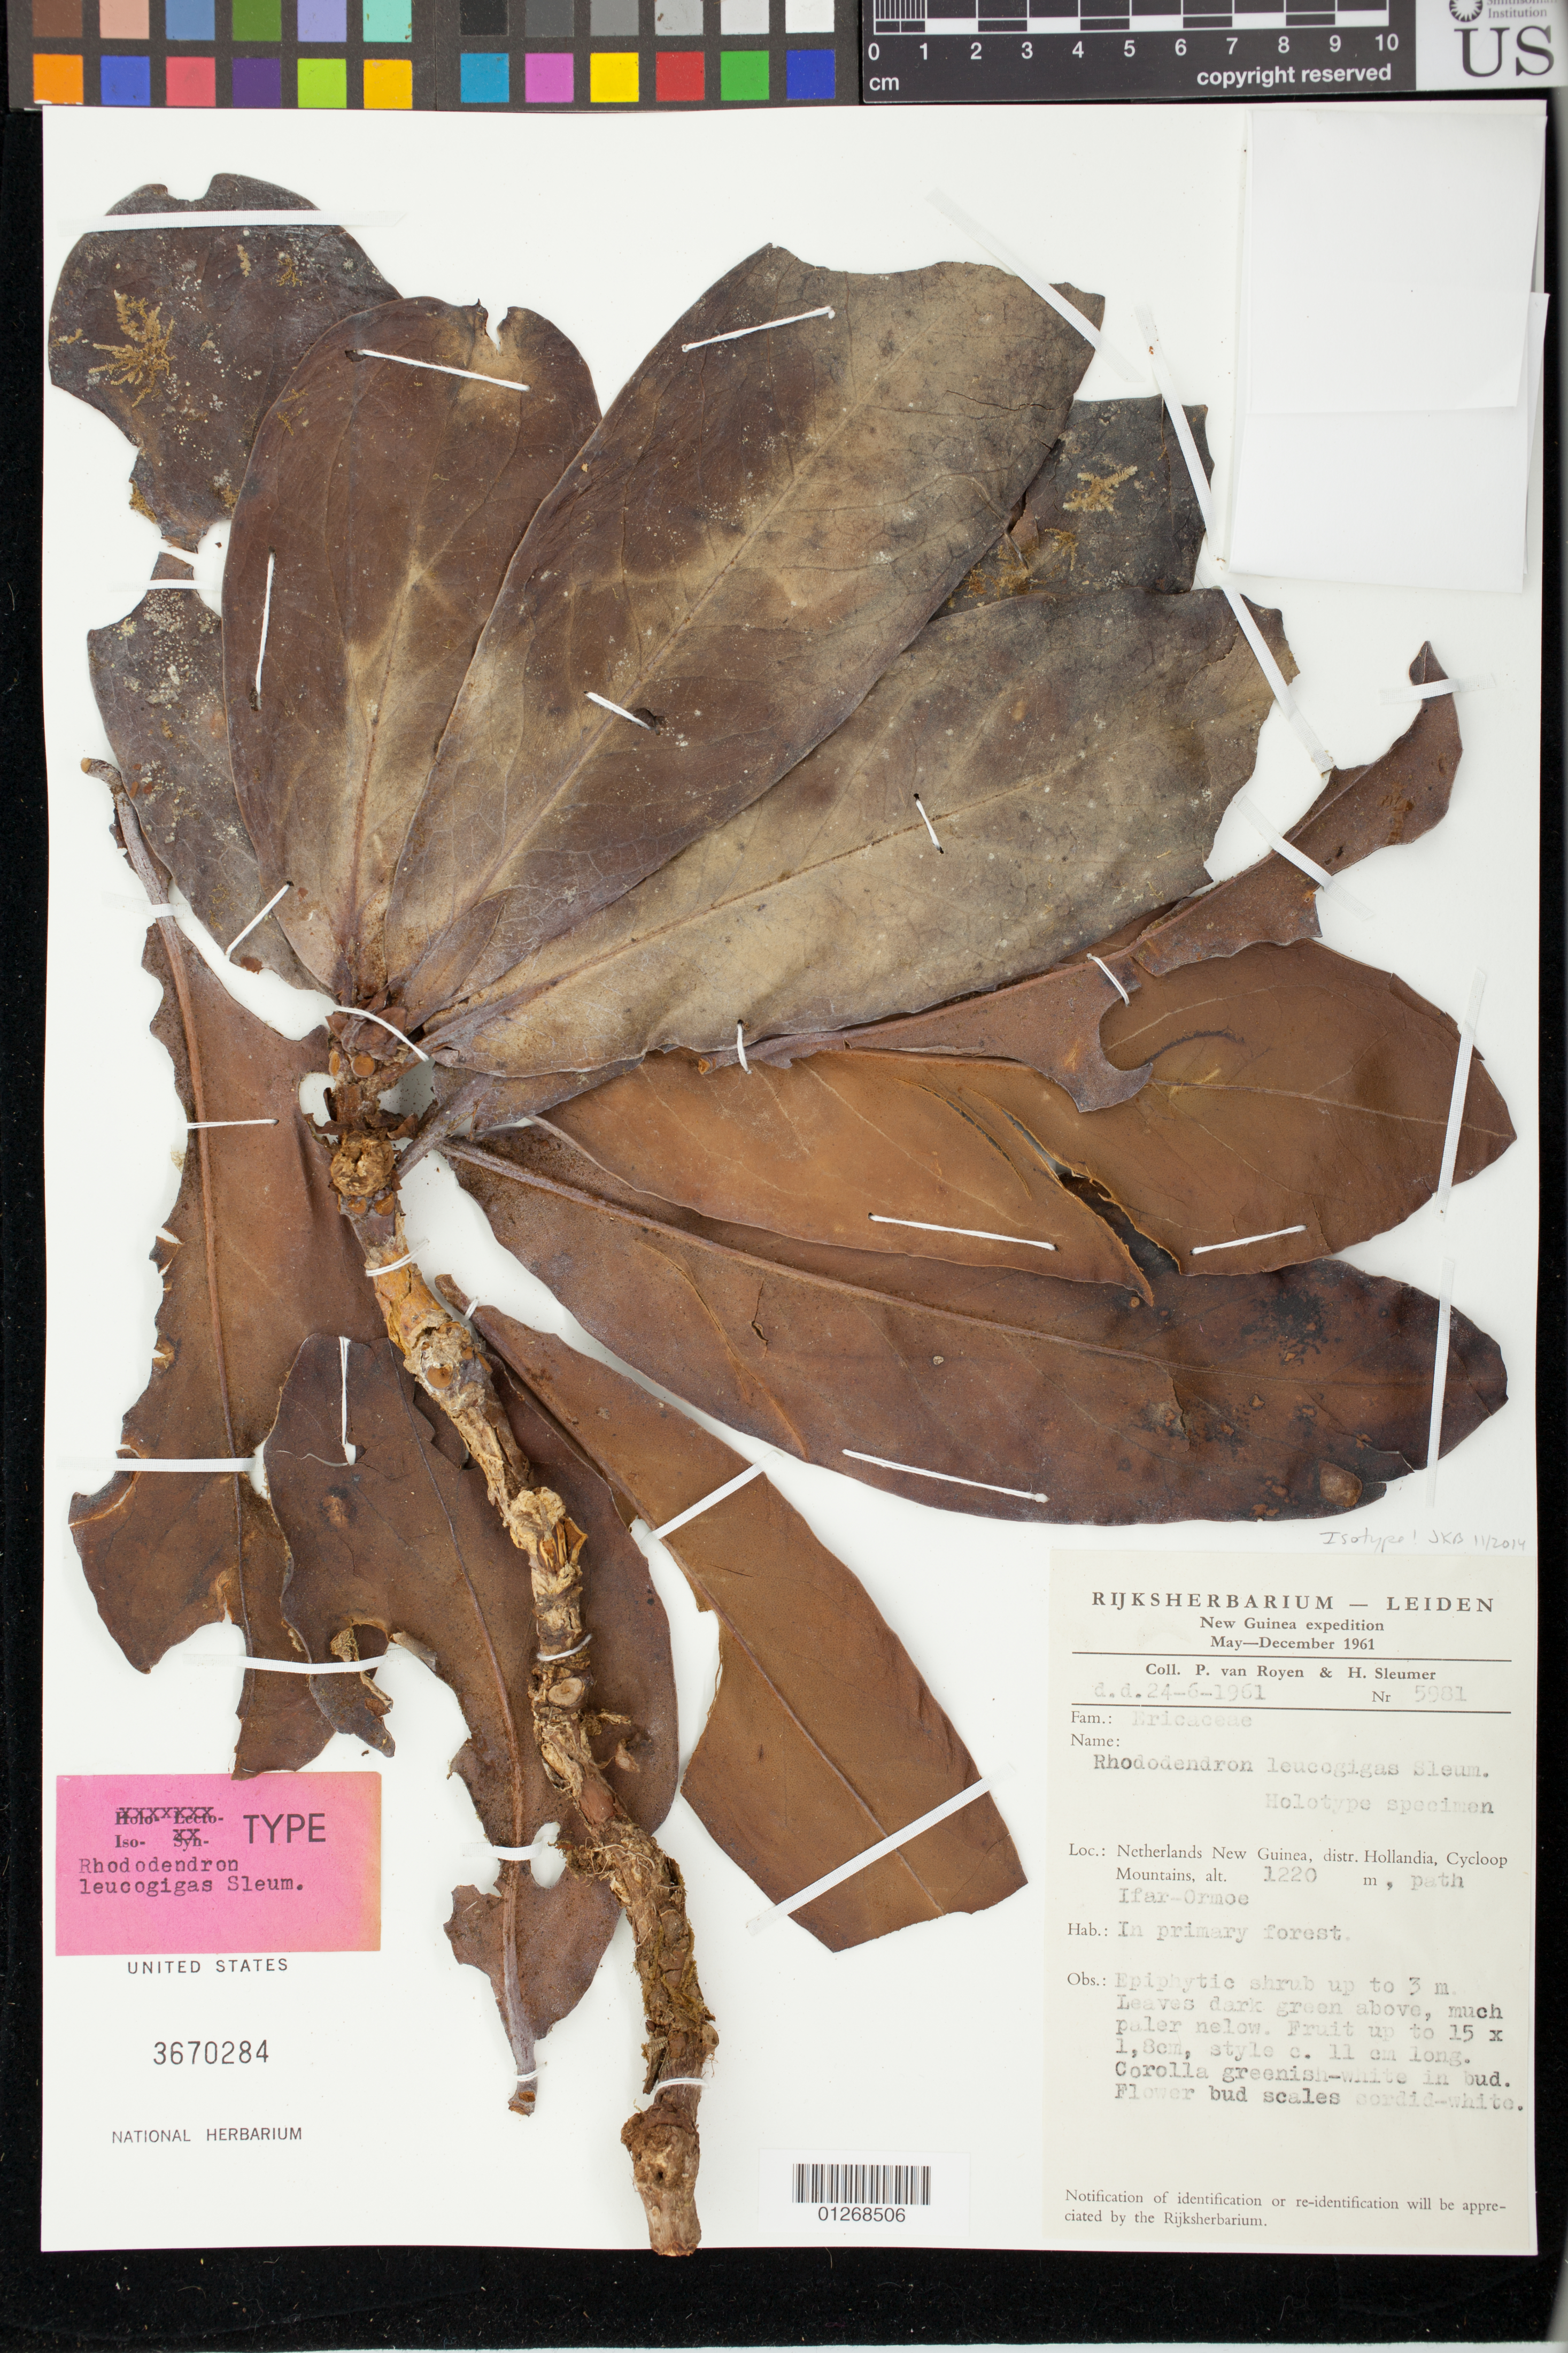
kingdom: Plantae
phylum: Tracheophyta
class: Magnoliopsida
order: Ericales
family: Ericaceae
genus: Rhododendron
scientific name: Rhododendron leucogigas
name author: Sleumer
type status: Isotype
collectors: P. van Royen & H. O. Sleumer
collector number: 5981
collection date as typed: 24-6-1961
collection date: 1961-06-24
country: Indonesia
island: New Guinea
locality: Netherlands New Guinea, distr. Hollandia, Cycloop Mountains, path Ifar-Ormoe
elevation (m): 1220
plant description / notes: "Holotype specimen" according to label, apparently in error; holotype is deposited at L according to protologue.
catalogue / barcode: US 3670284